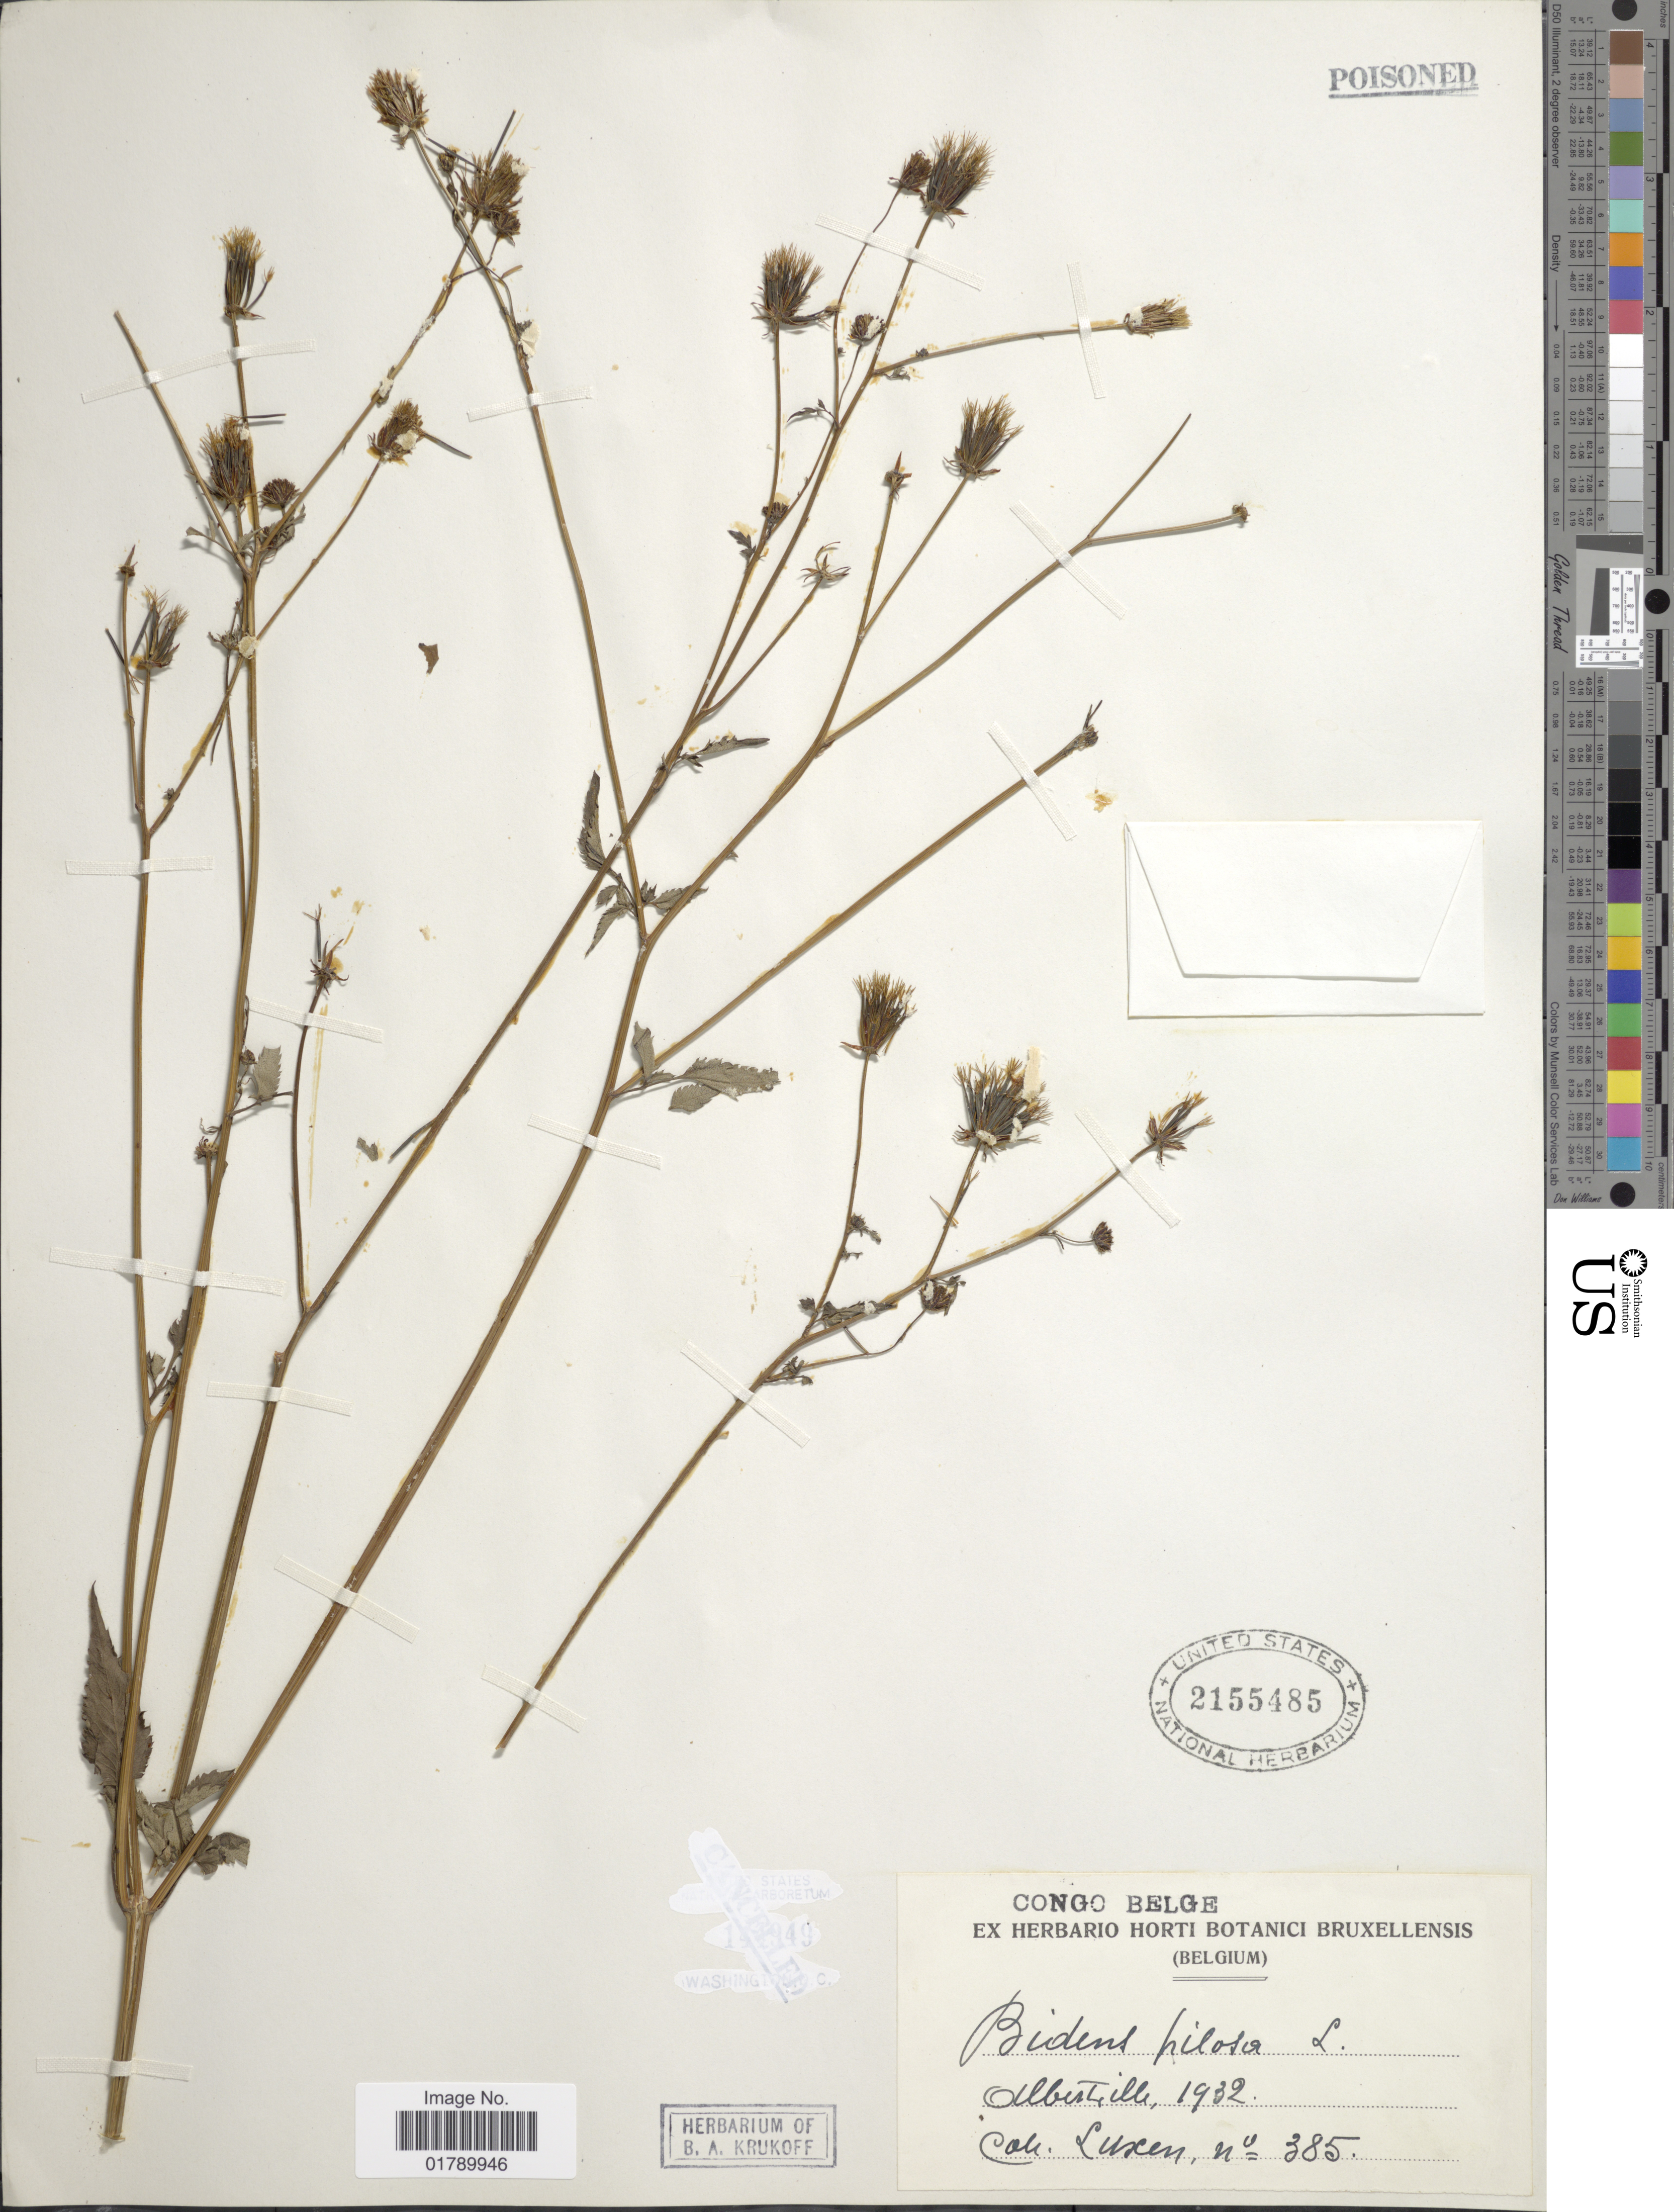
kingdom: Plantae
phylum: Tracheophyta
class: Magnoliopsida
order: Asterales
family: Asteraceae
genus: Bidens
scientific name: Bidens pilosa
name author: L.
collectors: Luxen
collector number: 385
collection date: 1932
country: Congo, Democratic Republic of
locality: Albertille, Congo Belge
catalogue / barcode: US 2155485